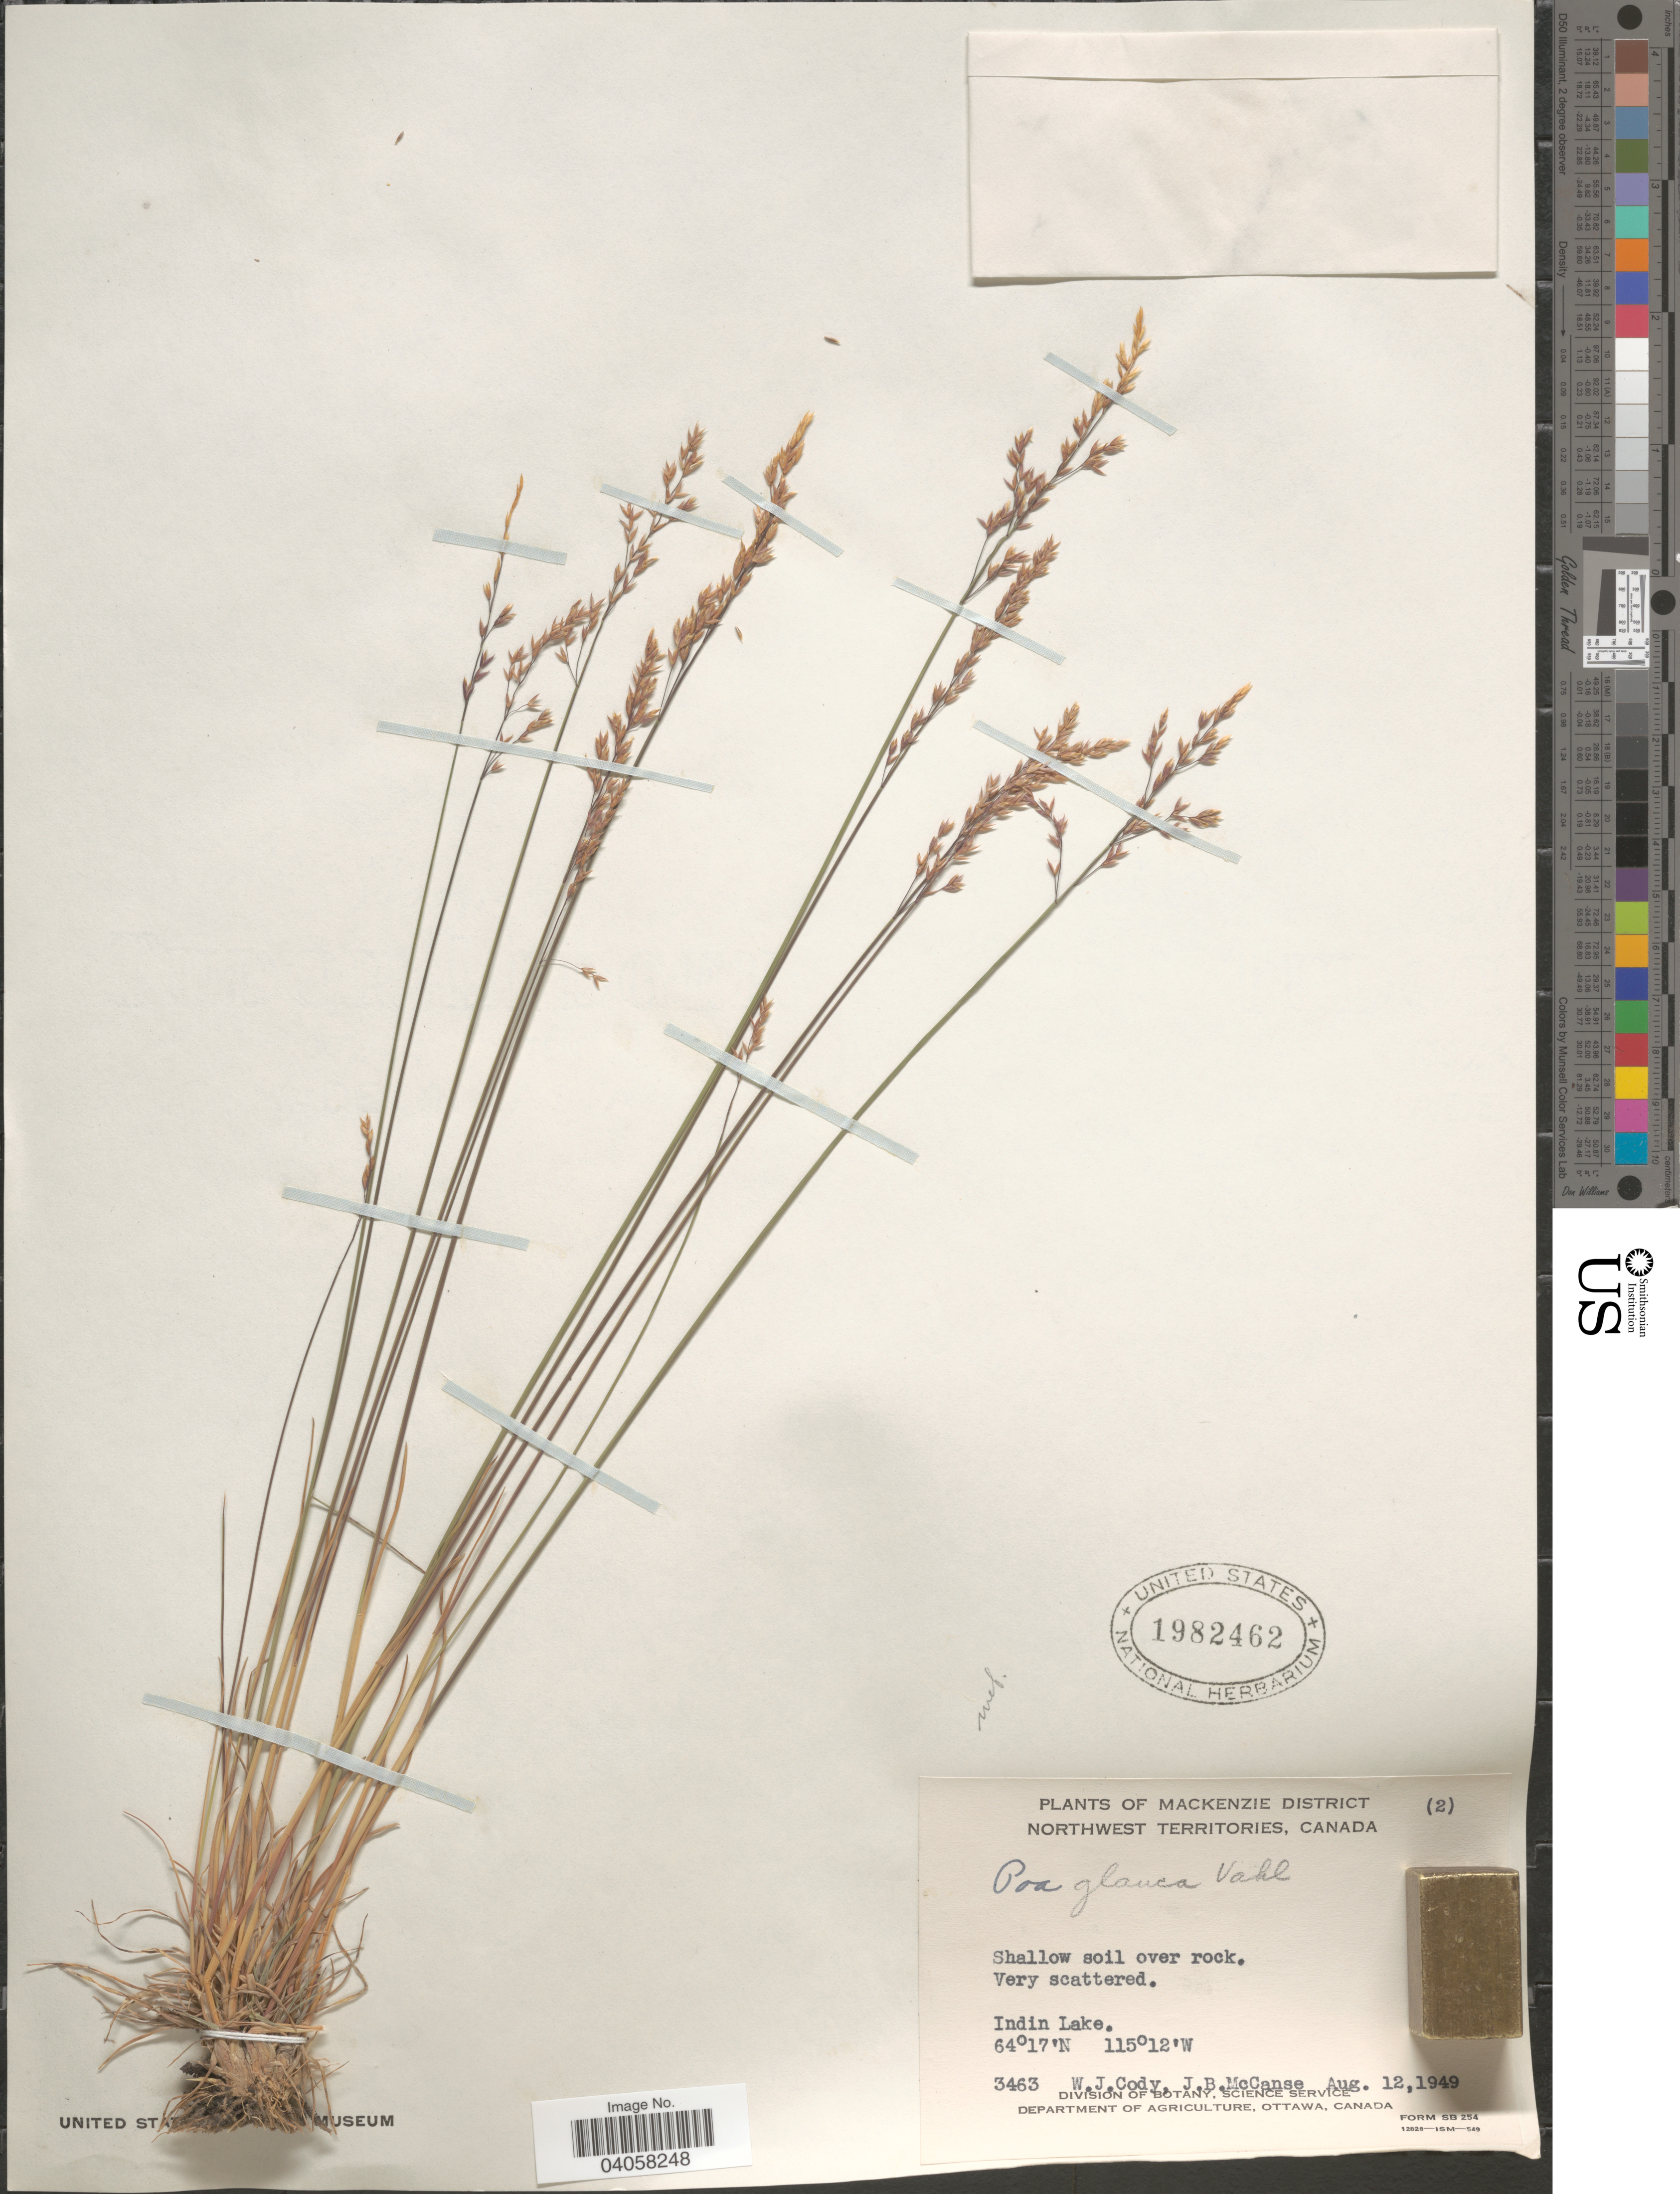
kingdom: Plantae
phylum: Tracheophyta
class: Liliopsida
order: Poales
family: Poaceae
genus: Poa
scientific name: Poa glauca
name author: Vahl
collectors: W. Cody & J. McCanse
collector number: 3463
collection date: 1949-08-12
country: Canada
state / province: Northwest Territories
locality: Mackenzie District. Indin Lake.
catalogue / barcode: US 1982462